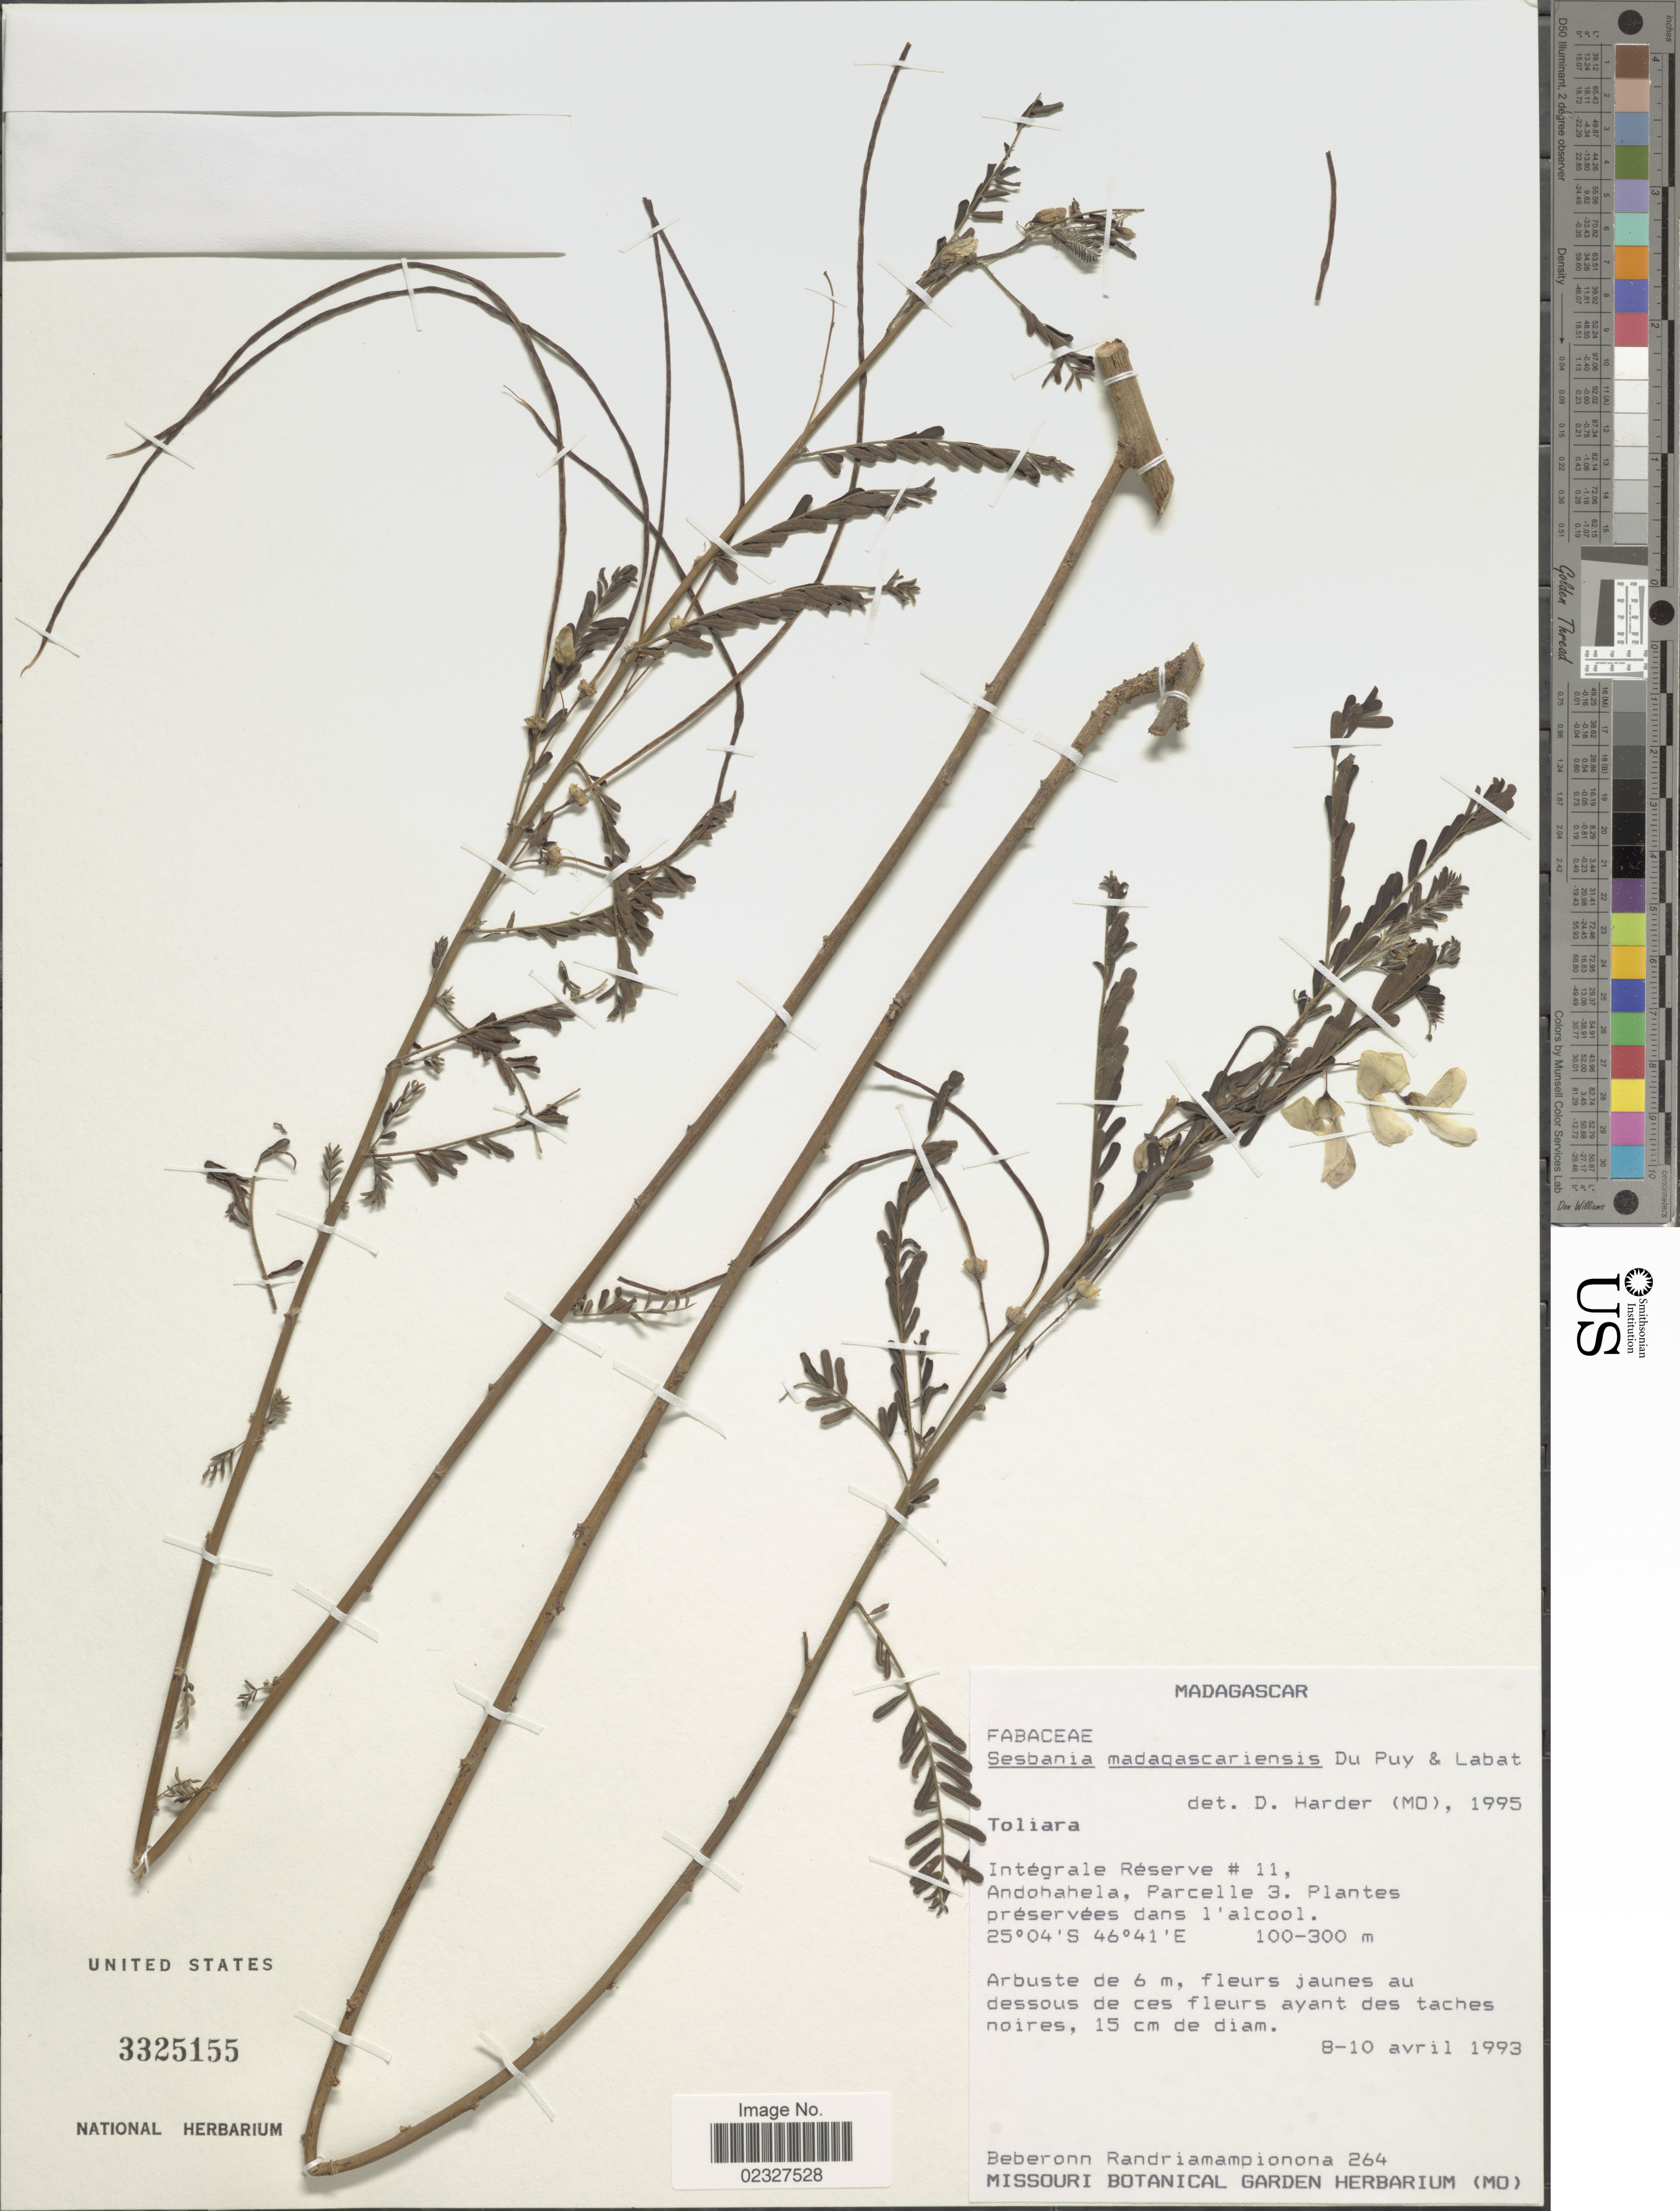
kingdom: Plantae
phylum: Tracheophyta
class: Magnoliopsida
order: Fabales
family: Fabaceae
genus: Sesbania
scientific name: Sesbania madagascariensis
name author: Du Puy & Labat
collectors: B. Randriamampionona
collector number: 264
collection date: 1993-04-08/1993-04-10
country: Madagascar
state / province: Androy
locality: Integrale reserve #11, Andohahela, Parcelle 3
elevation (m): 100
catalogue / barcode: US 3325155